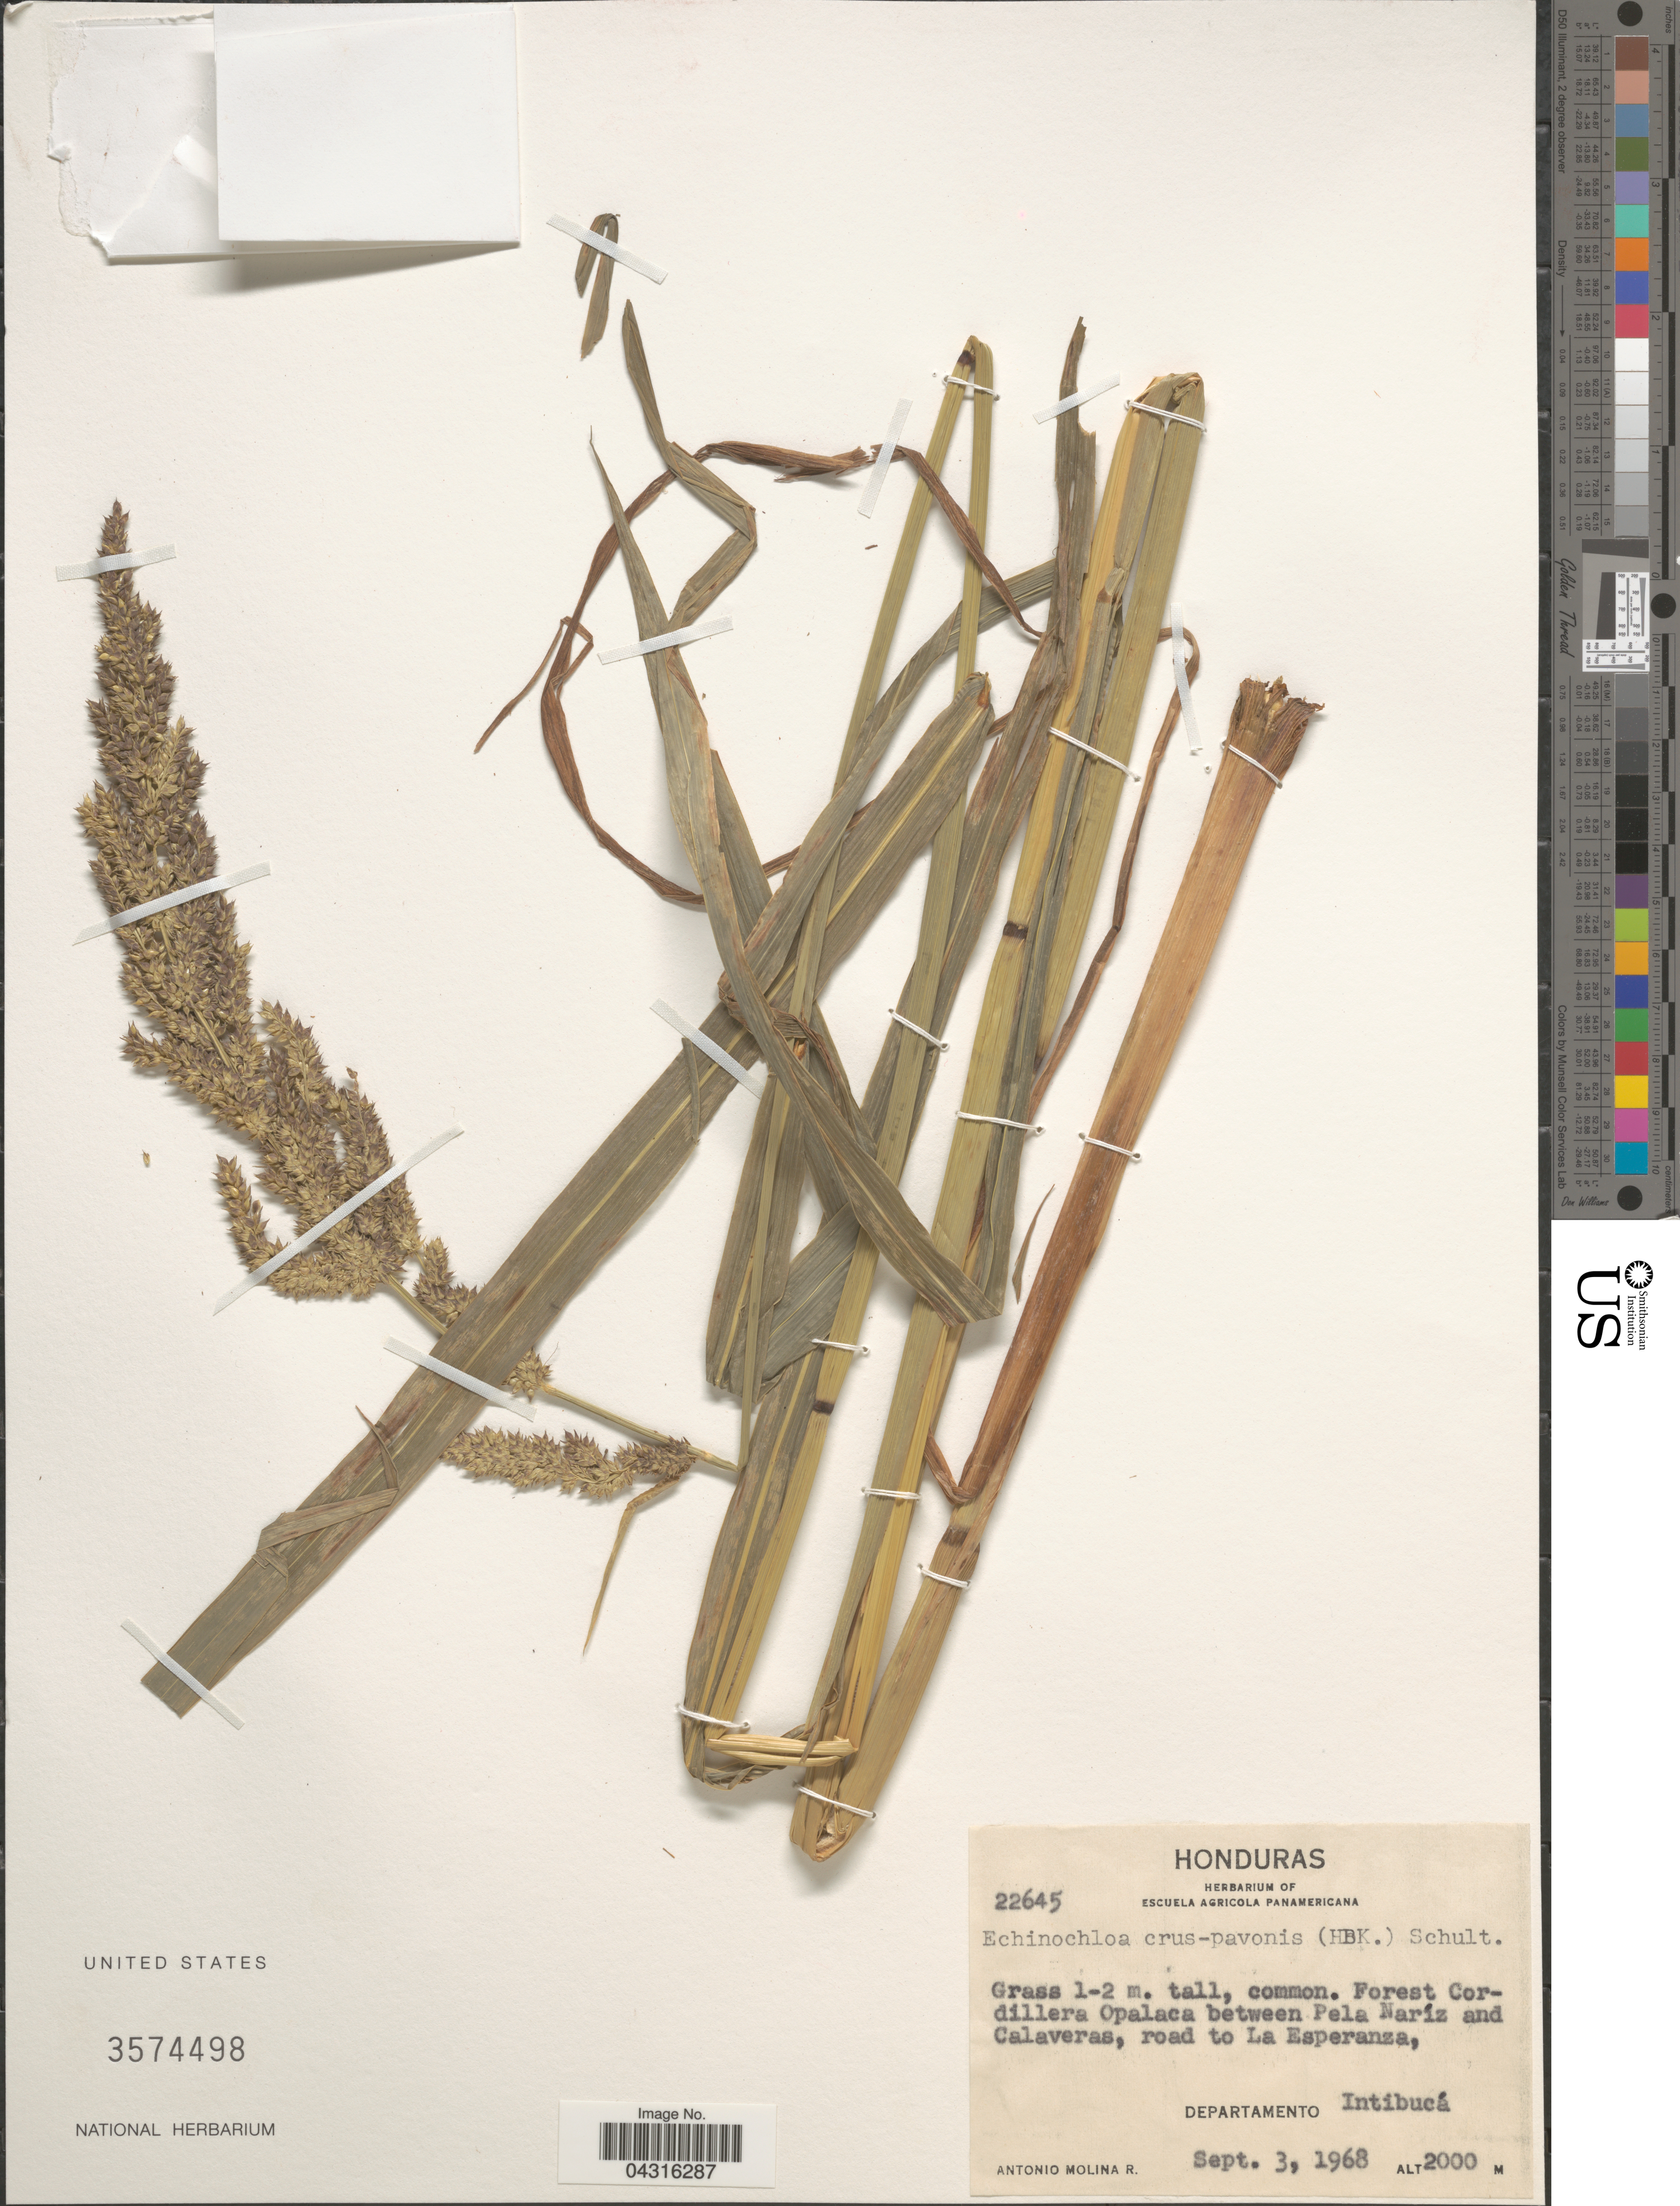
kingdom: Plantae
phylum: Tracheophyta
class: Liliopsida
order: Poales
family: Poaceae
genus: Echinochloa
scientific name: Echinochloa crus-pavonis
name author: (Kunth) Schult.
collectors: A. Molina R.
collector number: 22645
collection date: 1968-09-03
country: Honduras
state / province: Intibuca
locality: Forest Cordillera Opalaca between Pela Naríz and Calaveras, road to La Esperanza, Departamento Intibucá.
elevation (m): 2000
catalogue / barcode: US 3574498